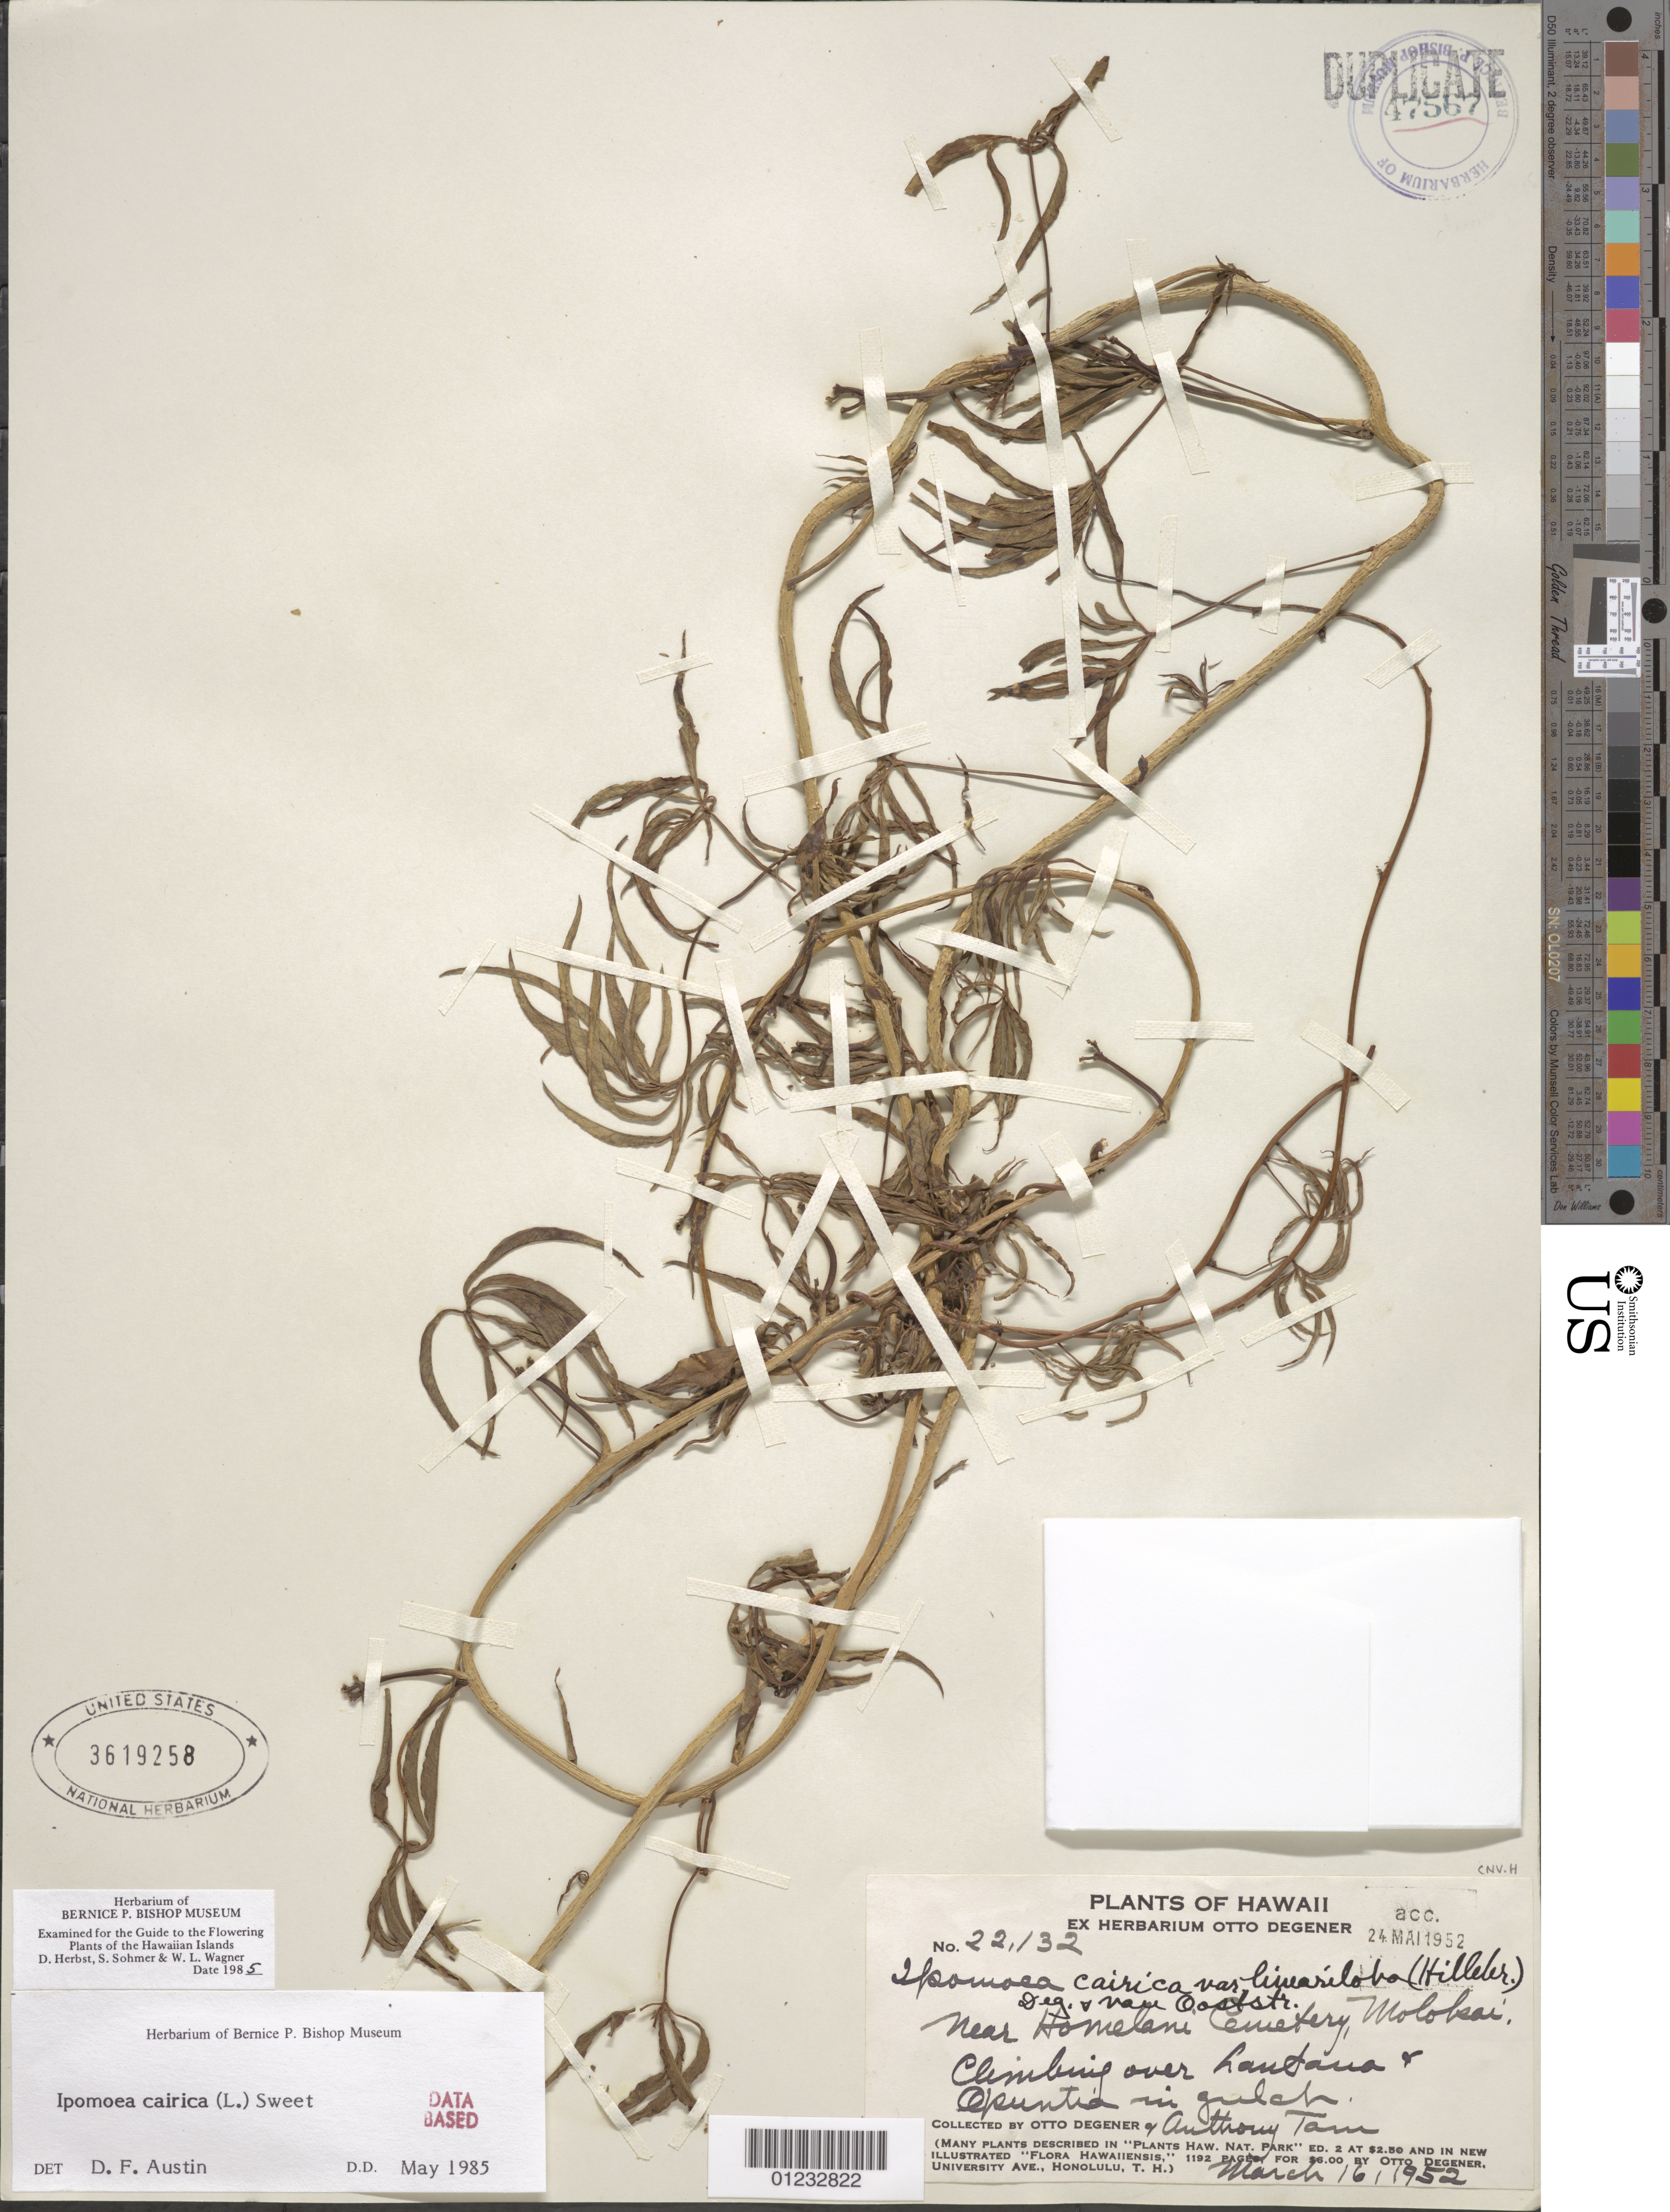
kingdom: Plantae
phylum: Tracheophyta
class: Magnoliopsida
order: Solanales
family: Convolvulaceae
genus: Ipomoea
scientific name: Ipomoea cairica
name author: (L.) Sweet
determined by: Austin, D. F.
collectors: O. Degener & A. Tam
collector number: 22132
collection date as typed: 16 Mar 1952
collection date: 1952-03-16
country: United States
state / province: Hawaii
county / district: Maui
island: Moloka'i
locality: In gulch, near Homelani Cemetery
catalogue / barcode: US 3619258